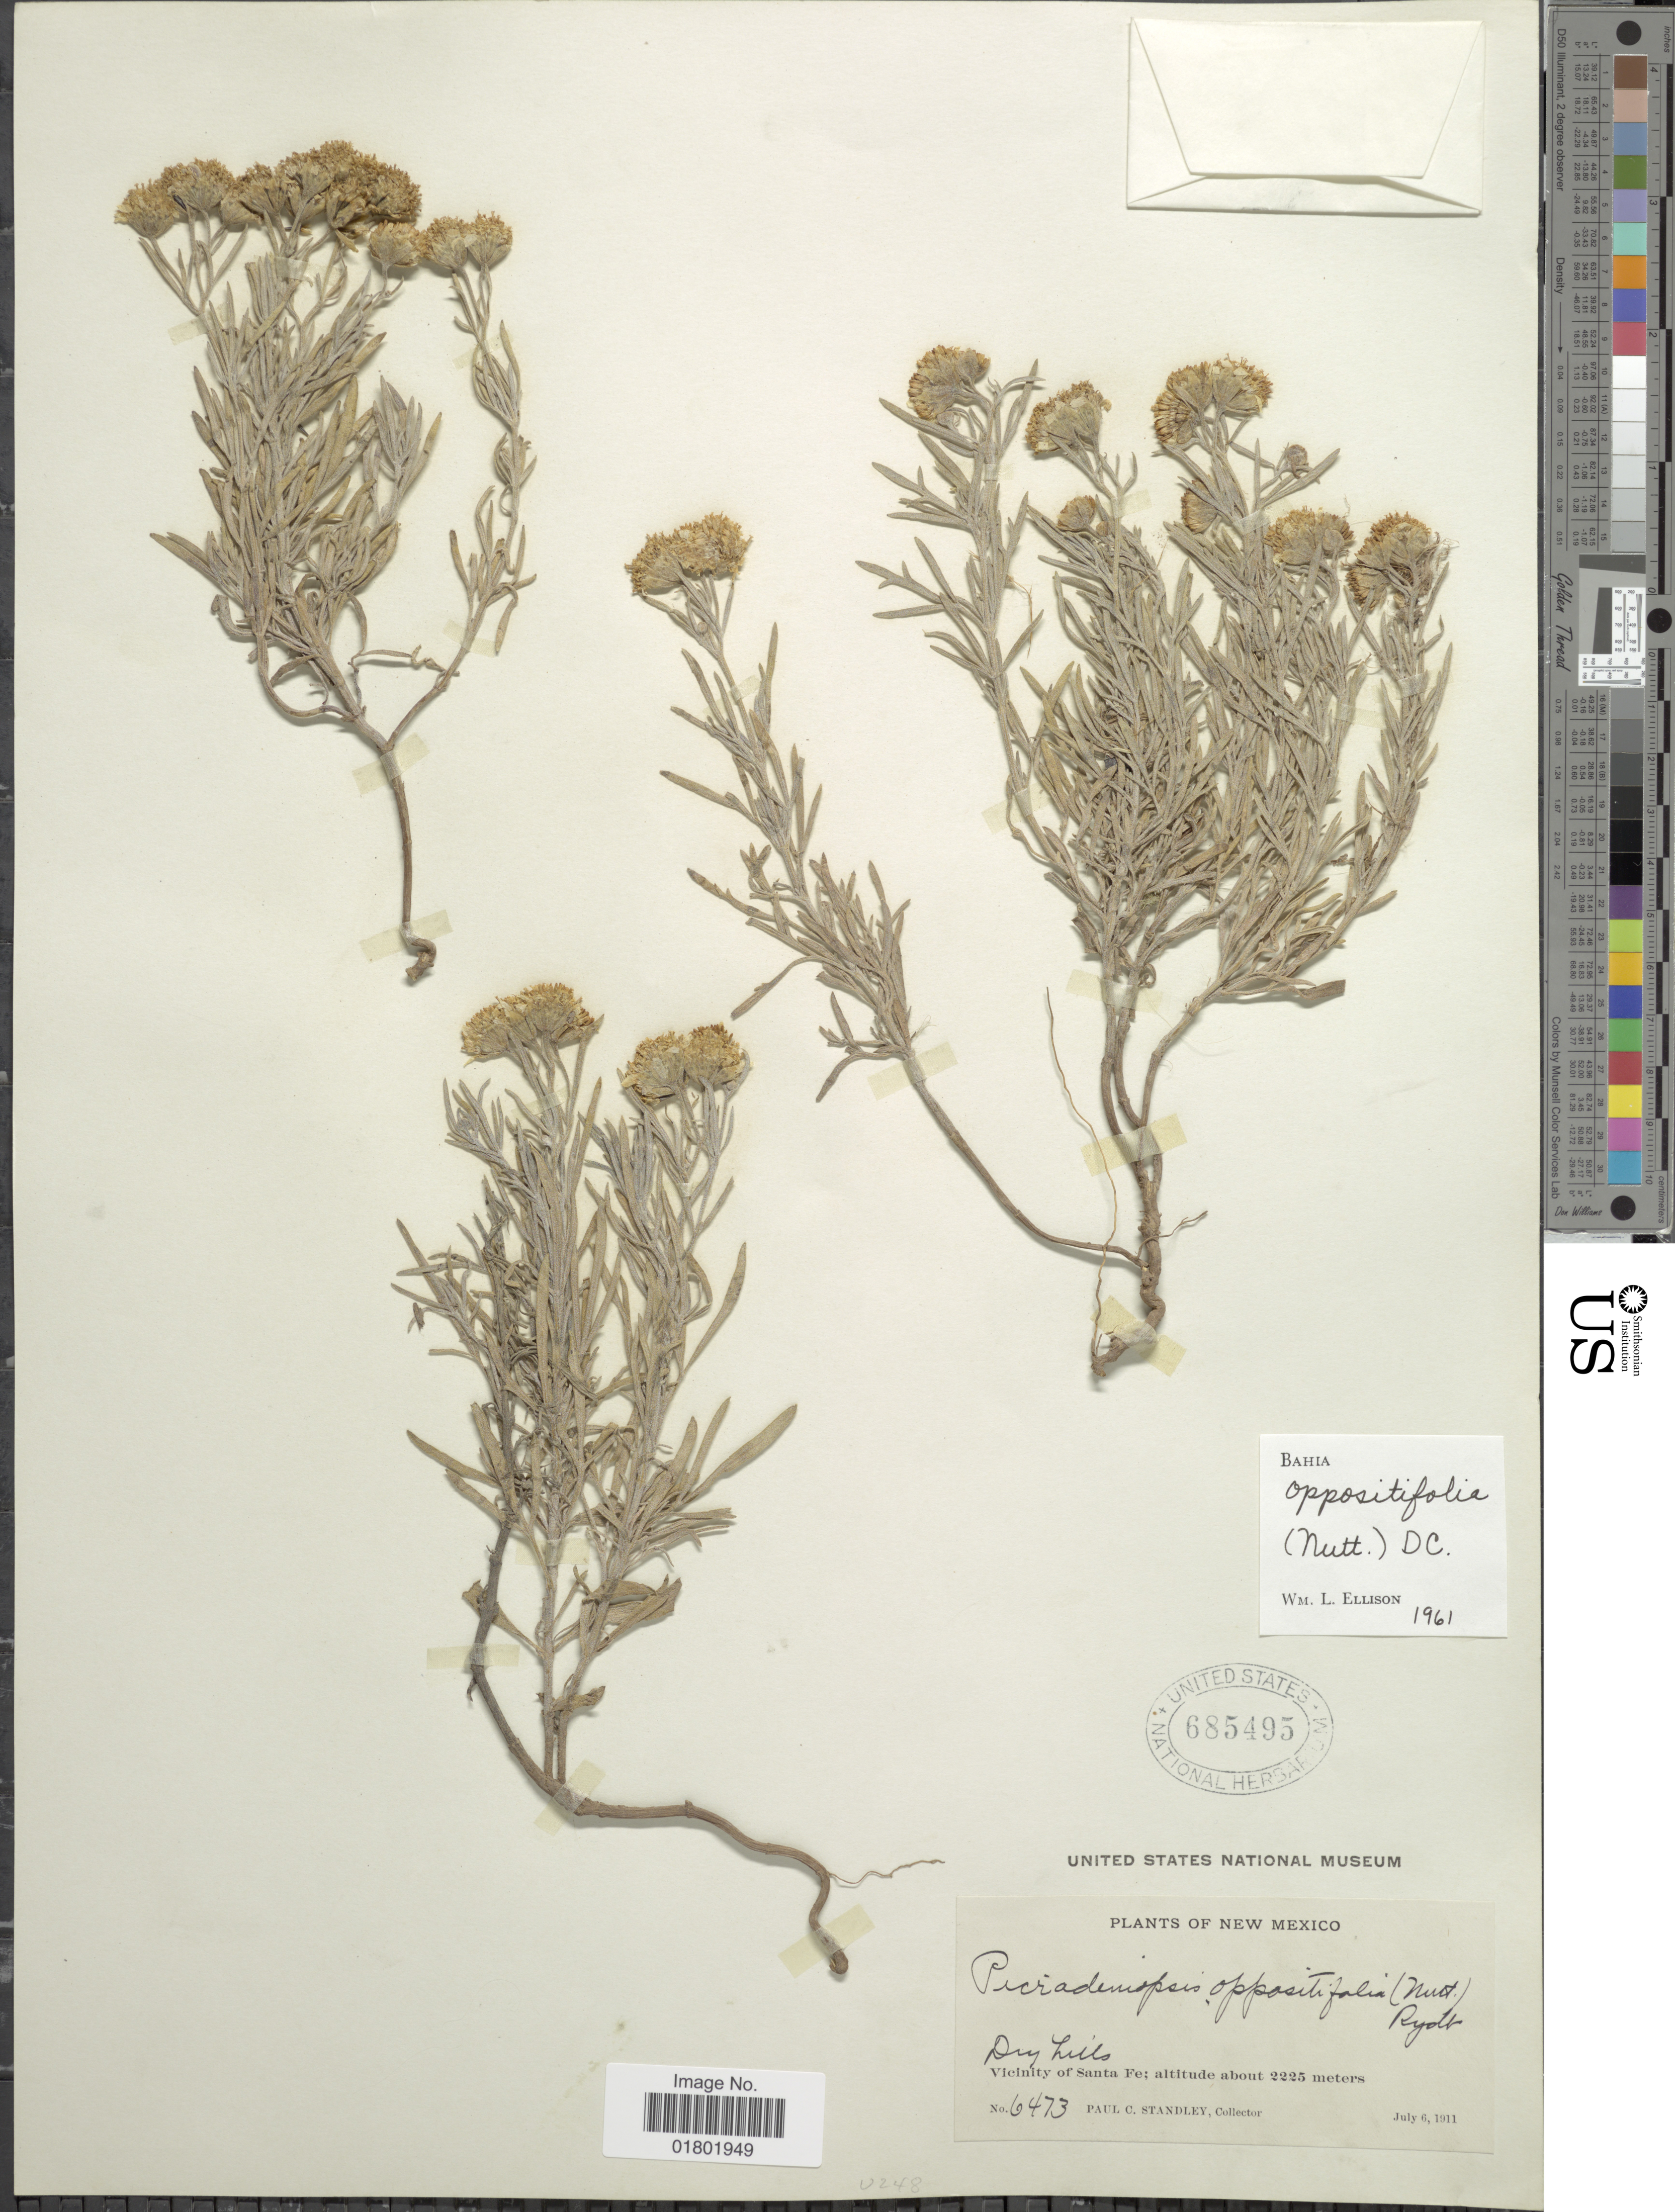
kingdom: Plantae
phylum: Tracheophyta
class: Magnoliopsida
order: Asterales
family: Asteraceae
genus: Bahia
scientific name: Bahia oppositifolia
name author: Nutt.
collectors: P. C. Standley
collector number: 6473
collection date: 1911-07-06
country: United States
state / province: New Mexico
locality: Vicinity of Santa Fe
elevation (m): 2225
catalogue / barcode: US 685495